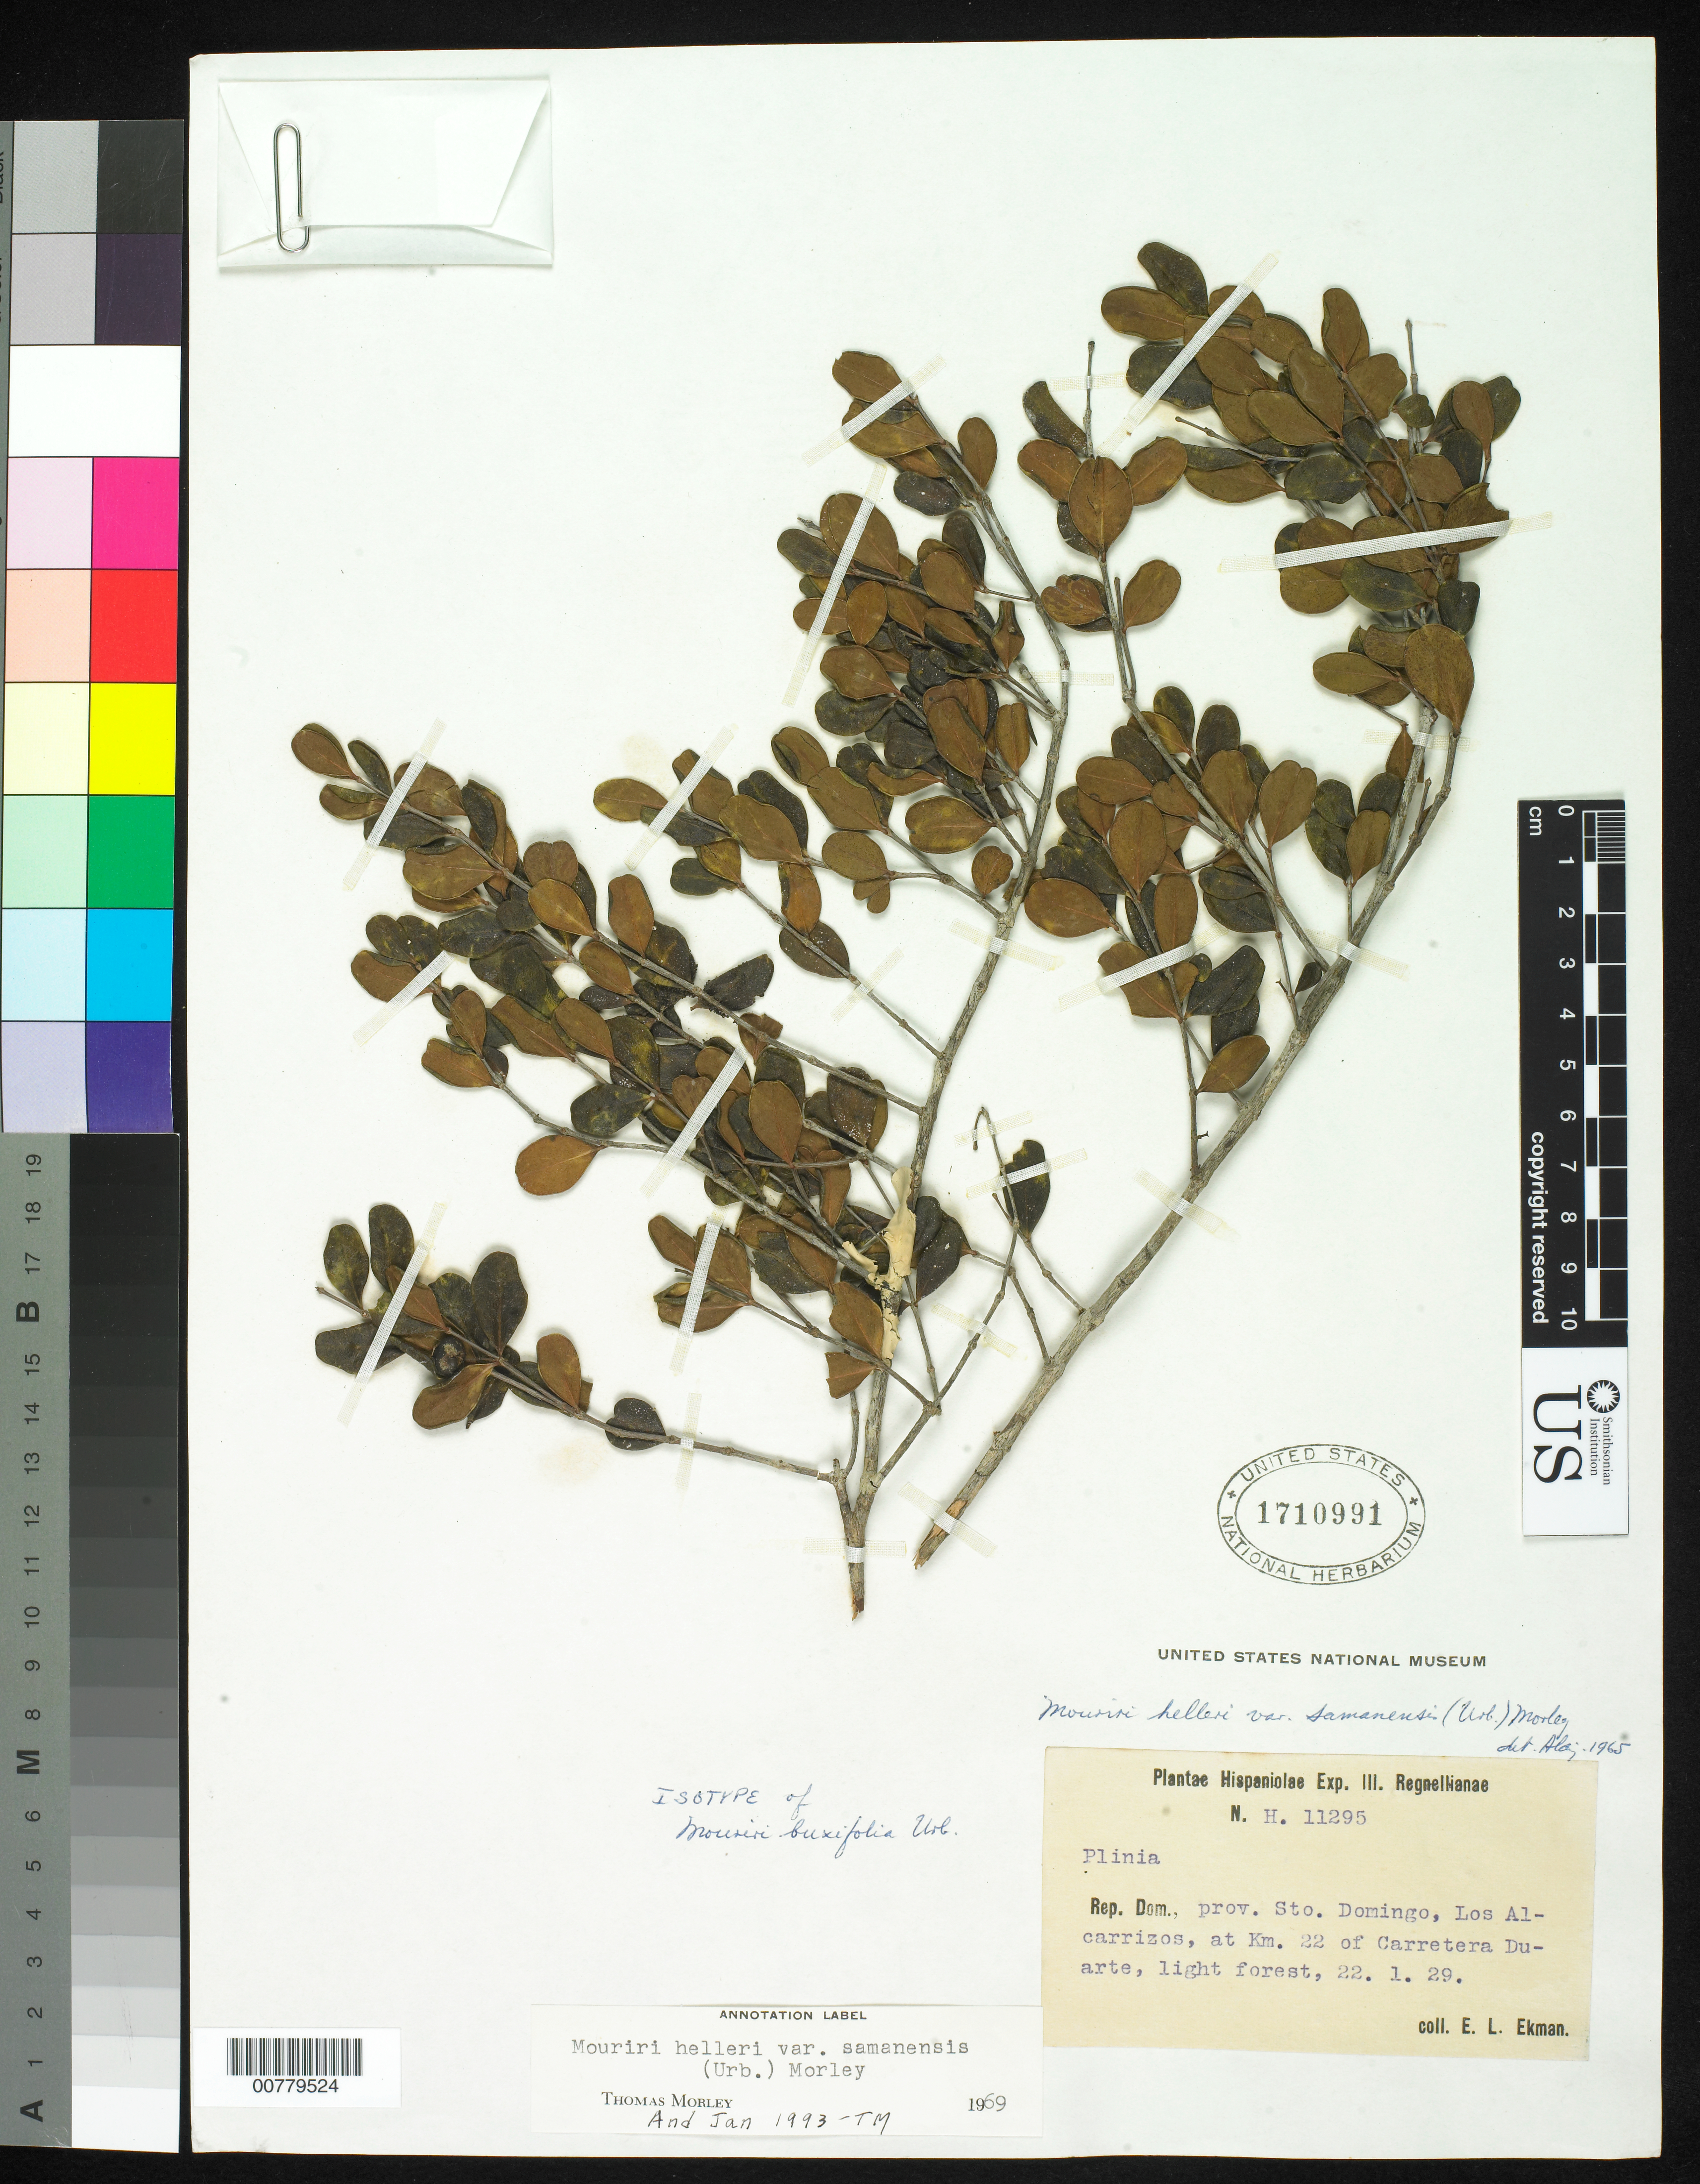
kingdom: Plantae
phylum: Tracheophyta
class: Magnoliopsida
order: Myrtales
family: Melastomataceae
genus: Mouriri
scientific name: Mouriri buxifolia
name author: Urb.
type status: Isolectotype; Type Collection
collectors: E. L. Ekman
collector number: H 11295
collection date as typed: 22 Jan 1929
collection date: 1929-01-22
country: Dominican Republic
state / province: Santo Domingo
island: Hispaniola Island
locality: Los Alcarrizos, at km.22 of Carretera Duarte.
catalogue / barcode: US 1710991